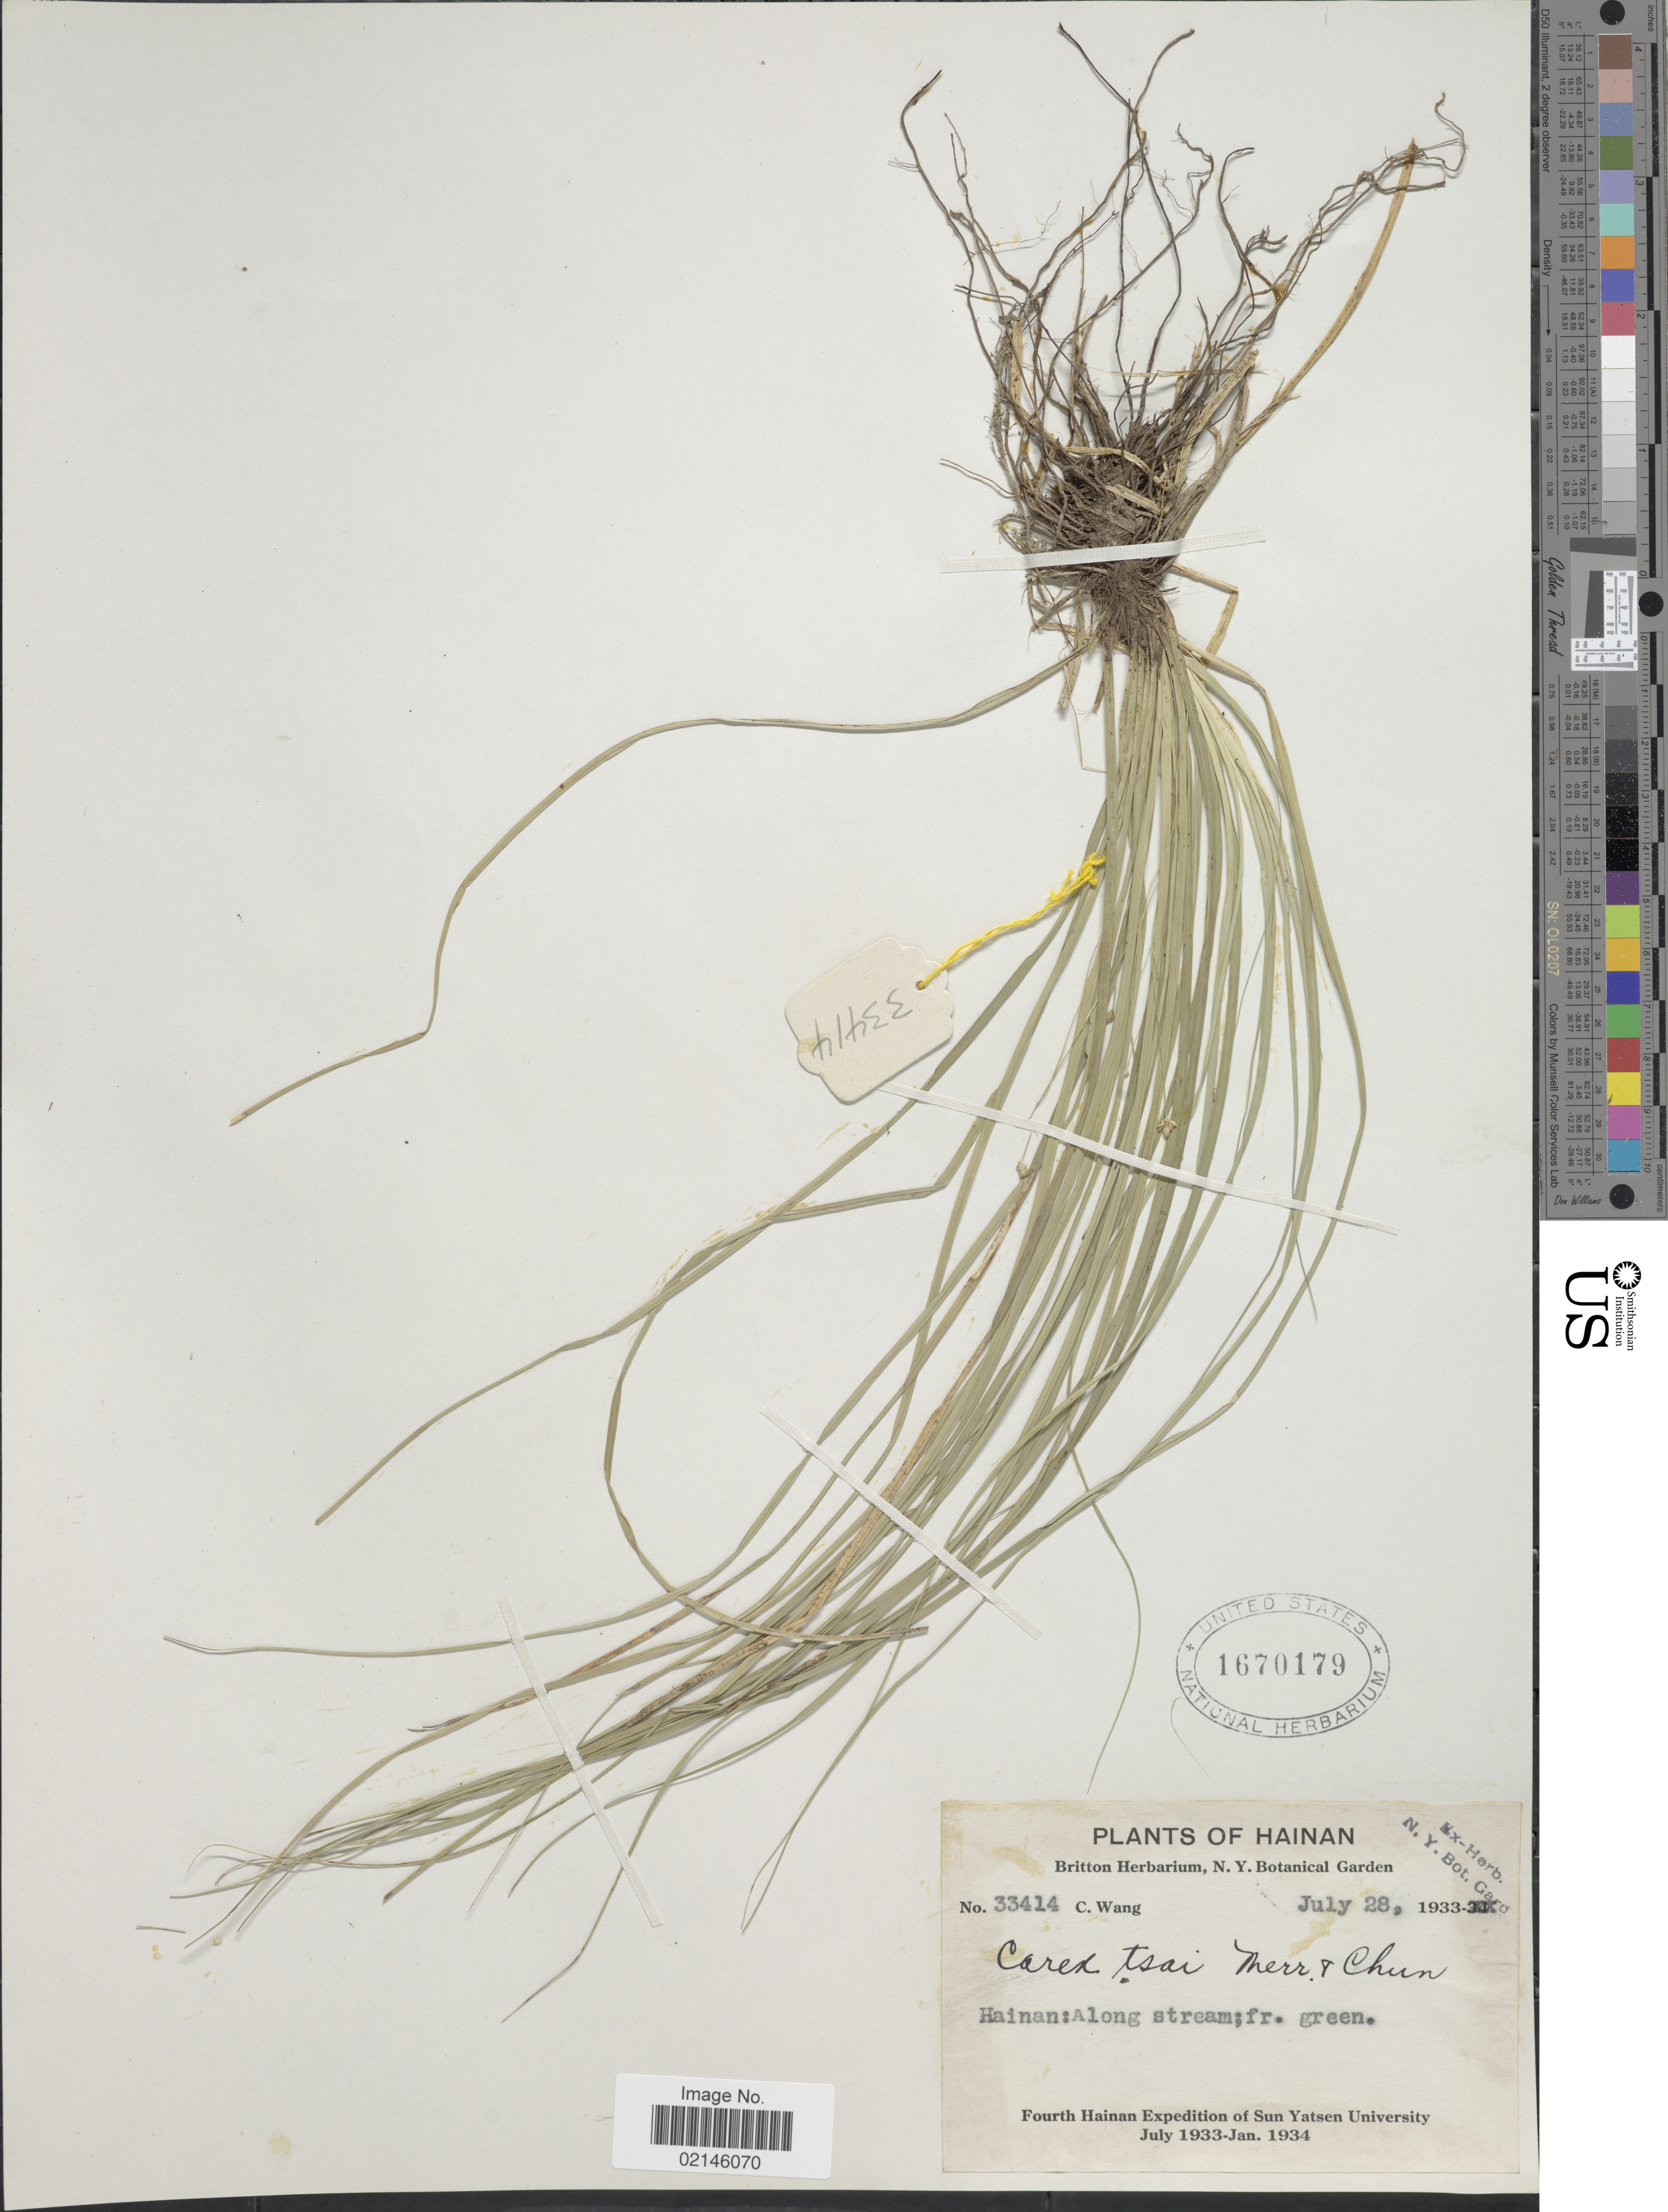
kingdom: Plantae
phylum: Tracheophyta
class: Liliopsida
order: Poales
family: Cyperaceae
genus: Carex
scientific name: Carex tsoi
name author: Merr. & Chun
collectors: C. Wang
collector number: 33414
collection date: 1933-07-28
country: China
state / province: Hainan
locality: Along stream.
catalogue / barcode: US 1670179